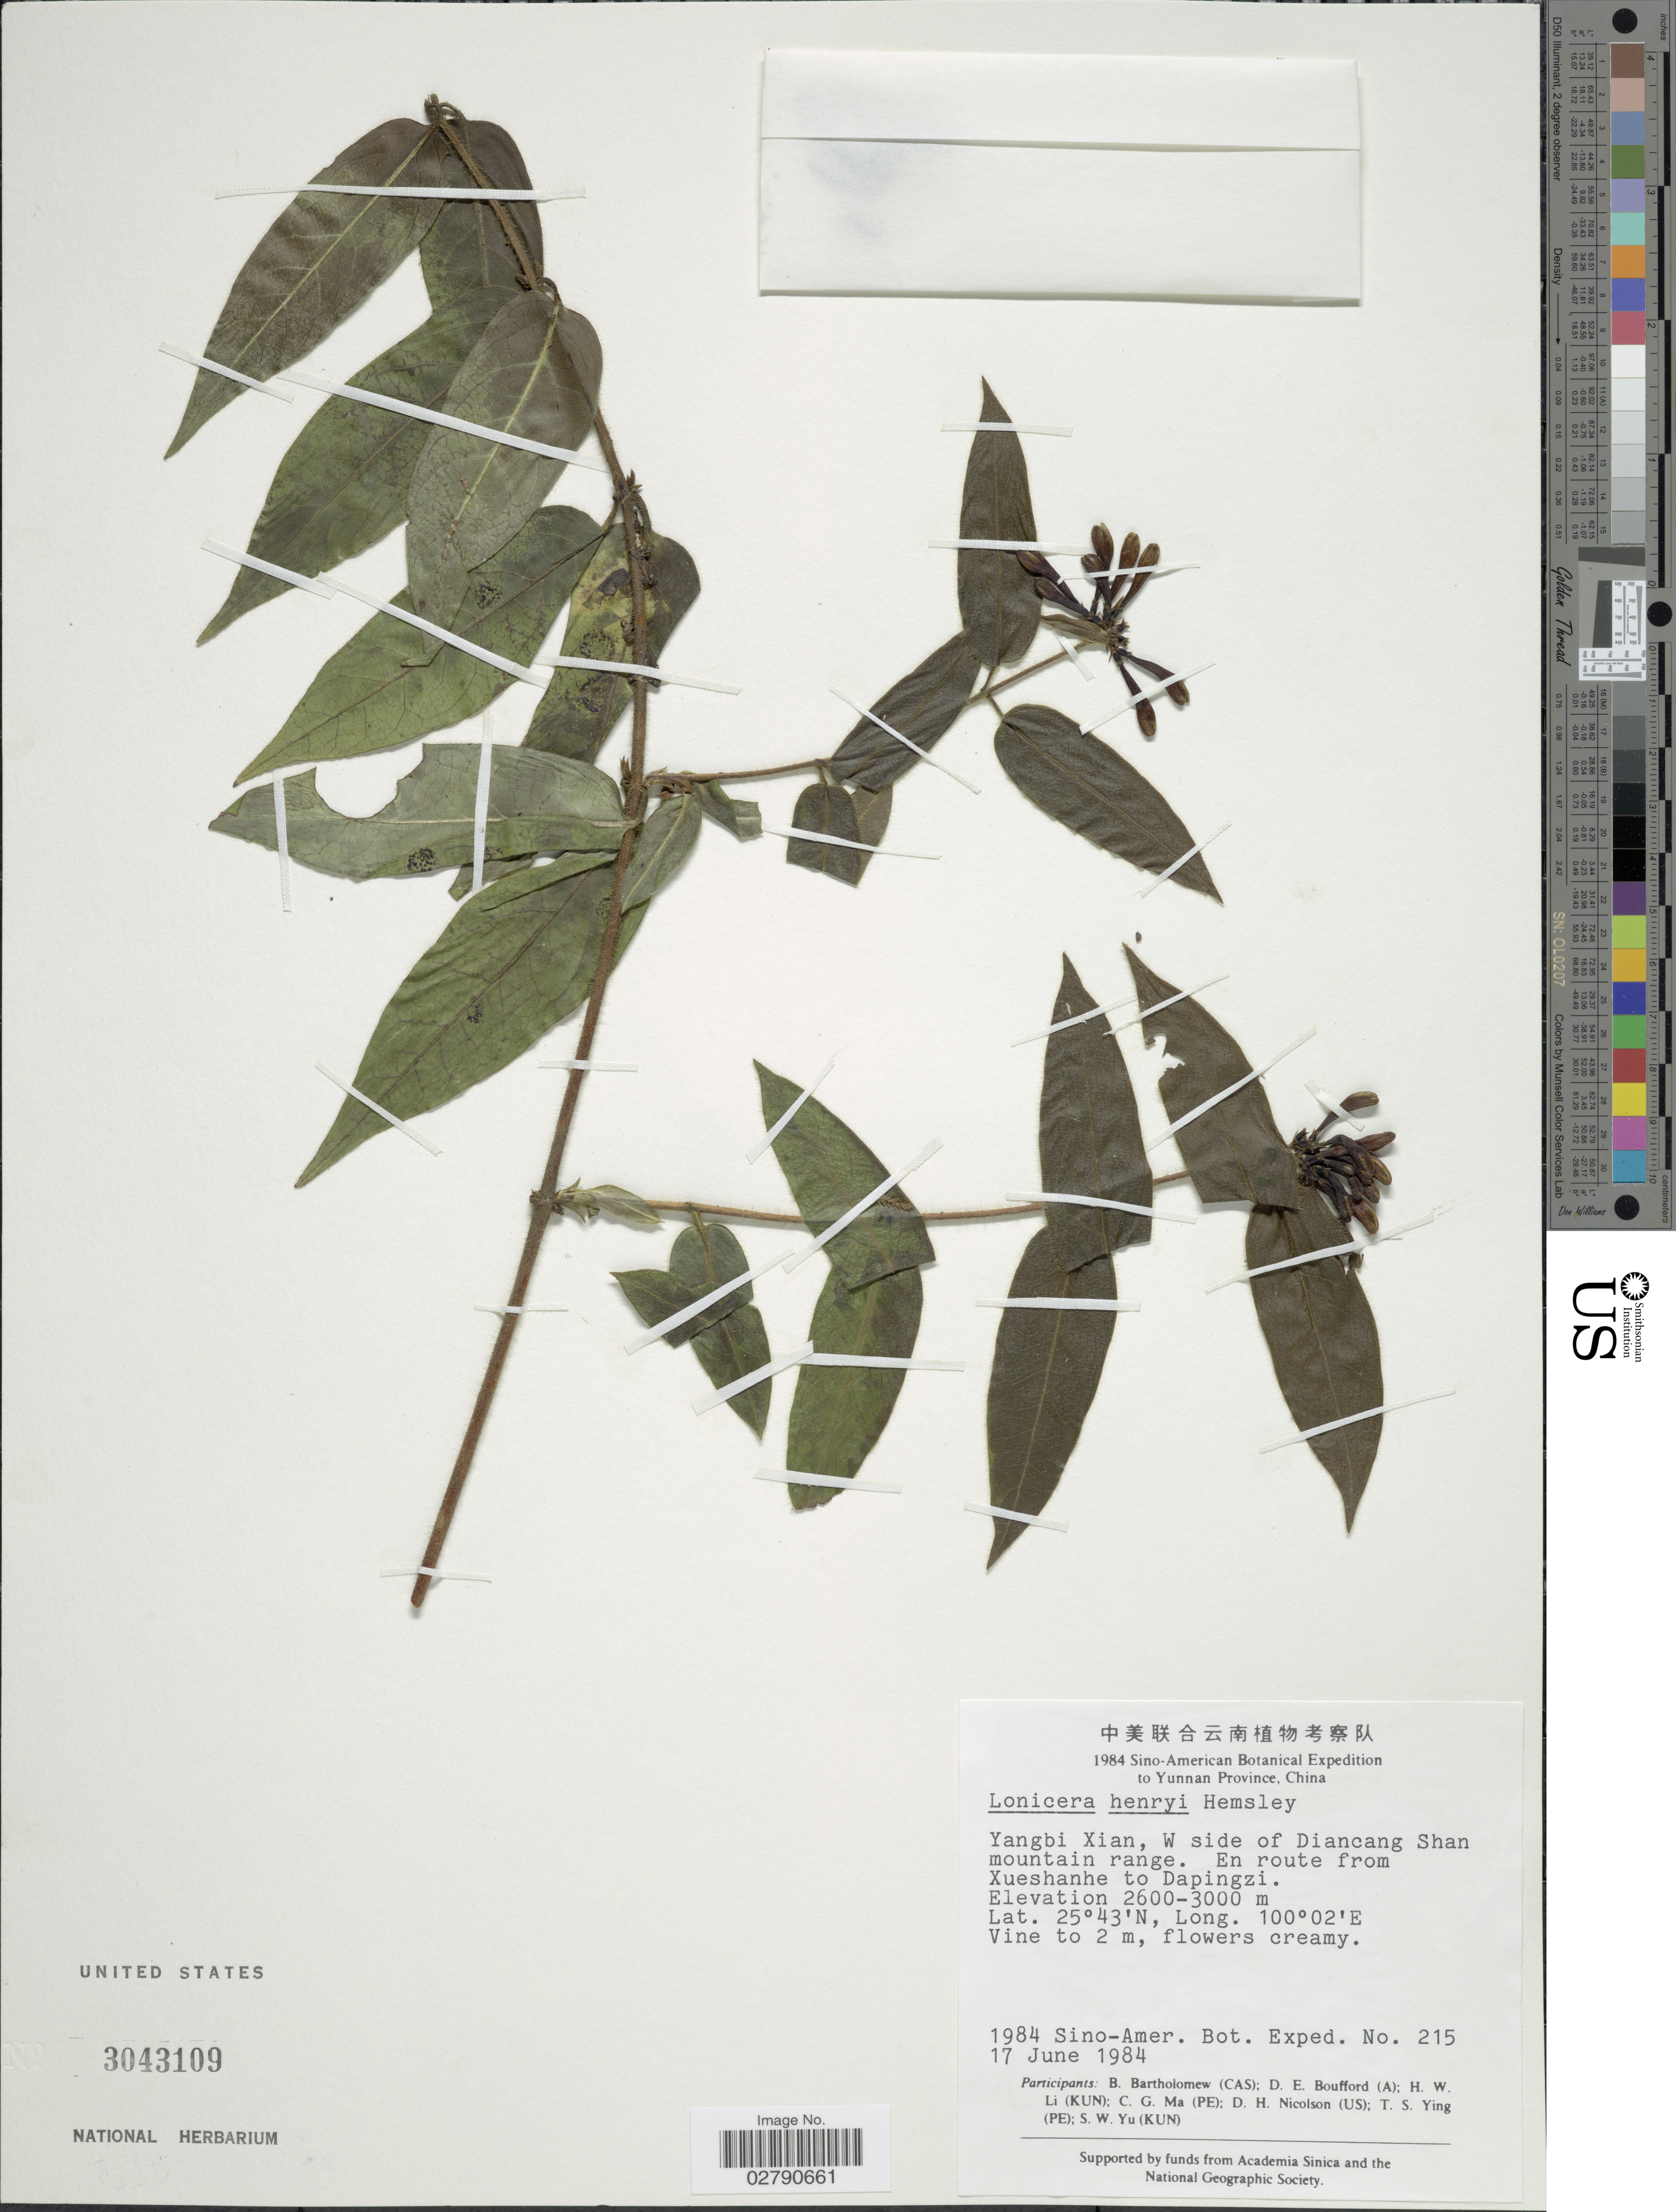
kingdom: Plantae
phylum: Tracheophyta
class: Magnoliopsida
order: Dipsacales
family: Caprifoliaceae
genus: Lonicera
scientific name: Lonicera henryi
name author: Hemsl.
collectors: Sino-Amer. Bot. Exped. 1984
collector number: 215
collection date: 1984-06-17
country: China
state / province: Yunnan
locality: Yunnan Province. Yangbi Xian, W side of Diancang Shan mountain range. En route from Xueshanhe to Dapingzi.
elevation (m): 2600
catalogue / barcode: US 3043109